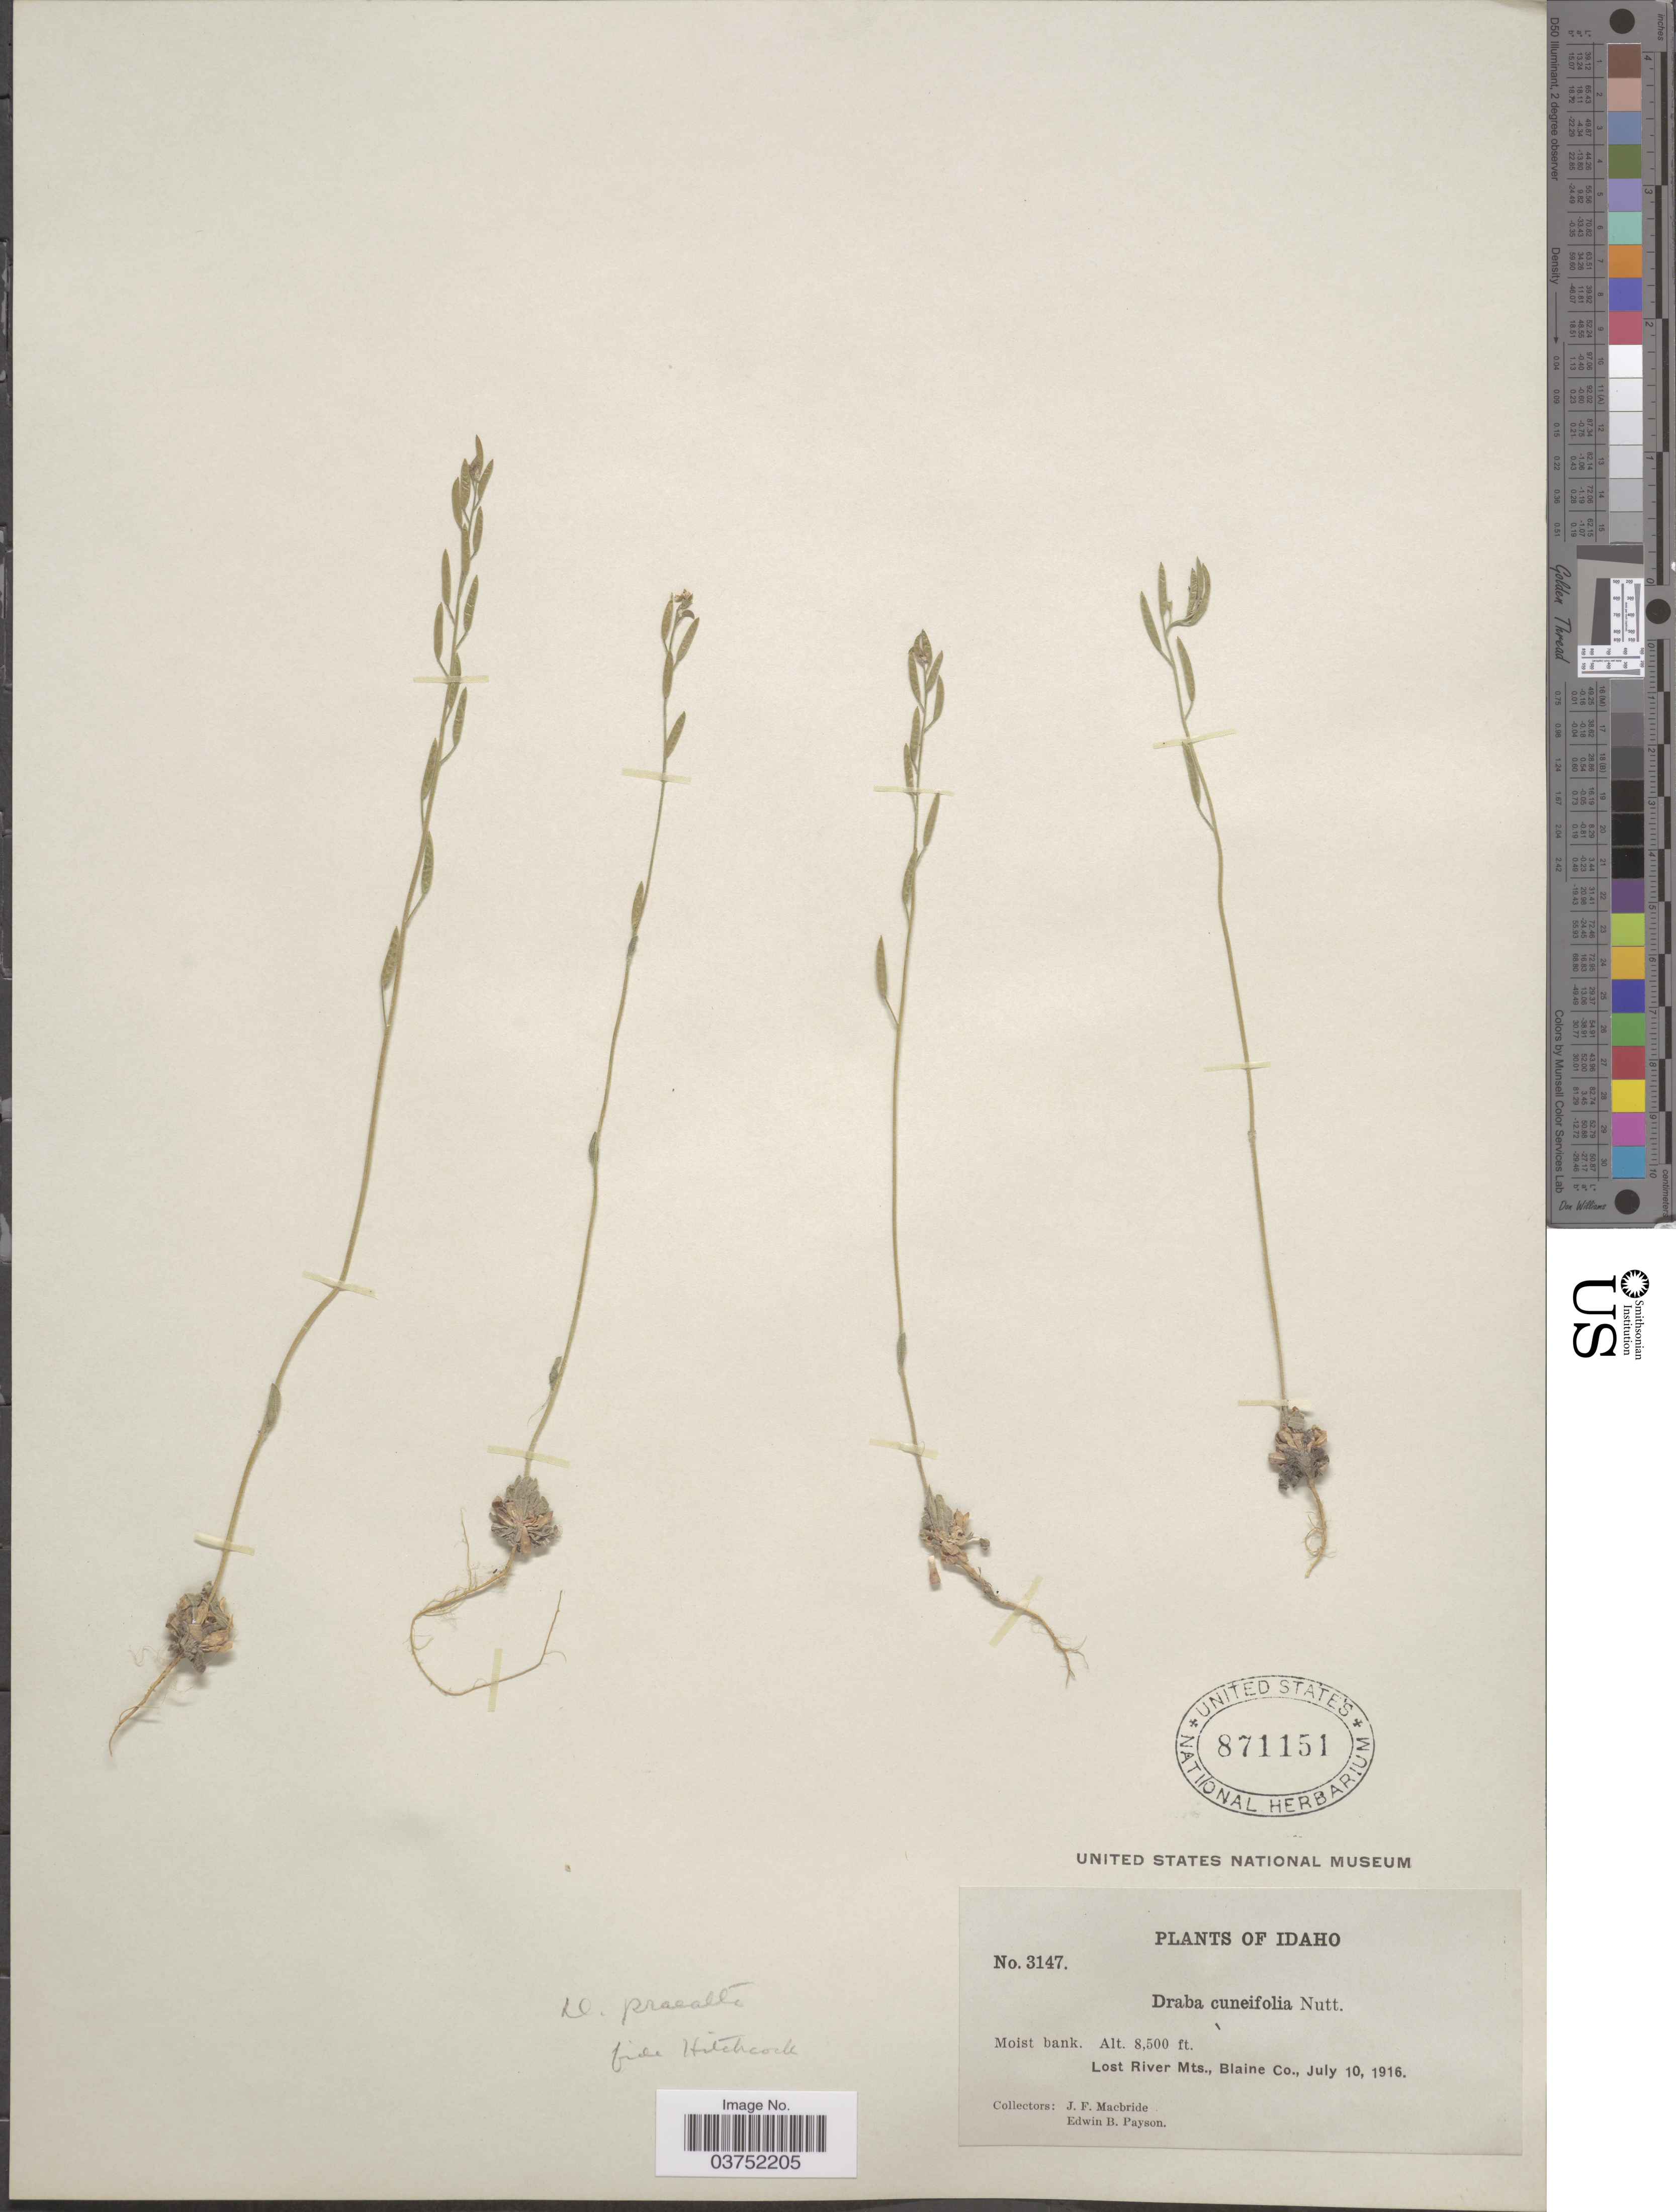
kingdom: Plantae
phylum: Tracheophyta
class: Magnoliopsida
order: Brassicales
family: Brassicaceae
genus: Draba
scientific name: Draba praealta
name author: Greene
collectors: J. F. Macbride & E. B. Payson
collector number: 3147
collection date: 1916-07-10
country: United States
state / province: Idaho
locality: Lost River Mts., Blaine Co.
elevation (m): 2591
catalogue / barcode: US 871151